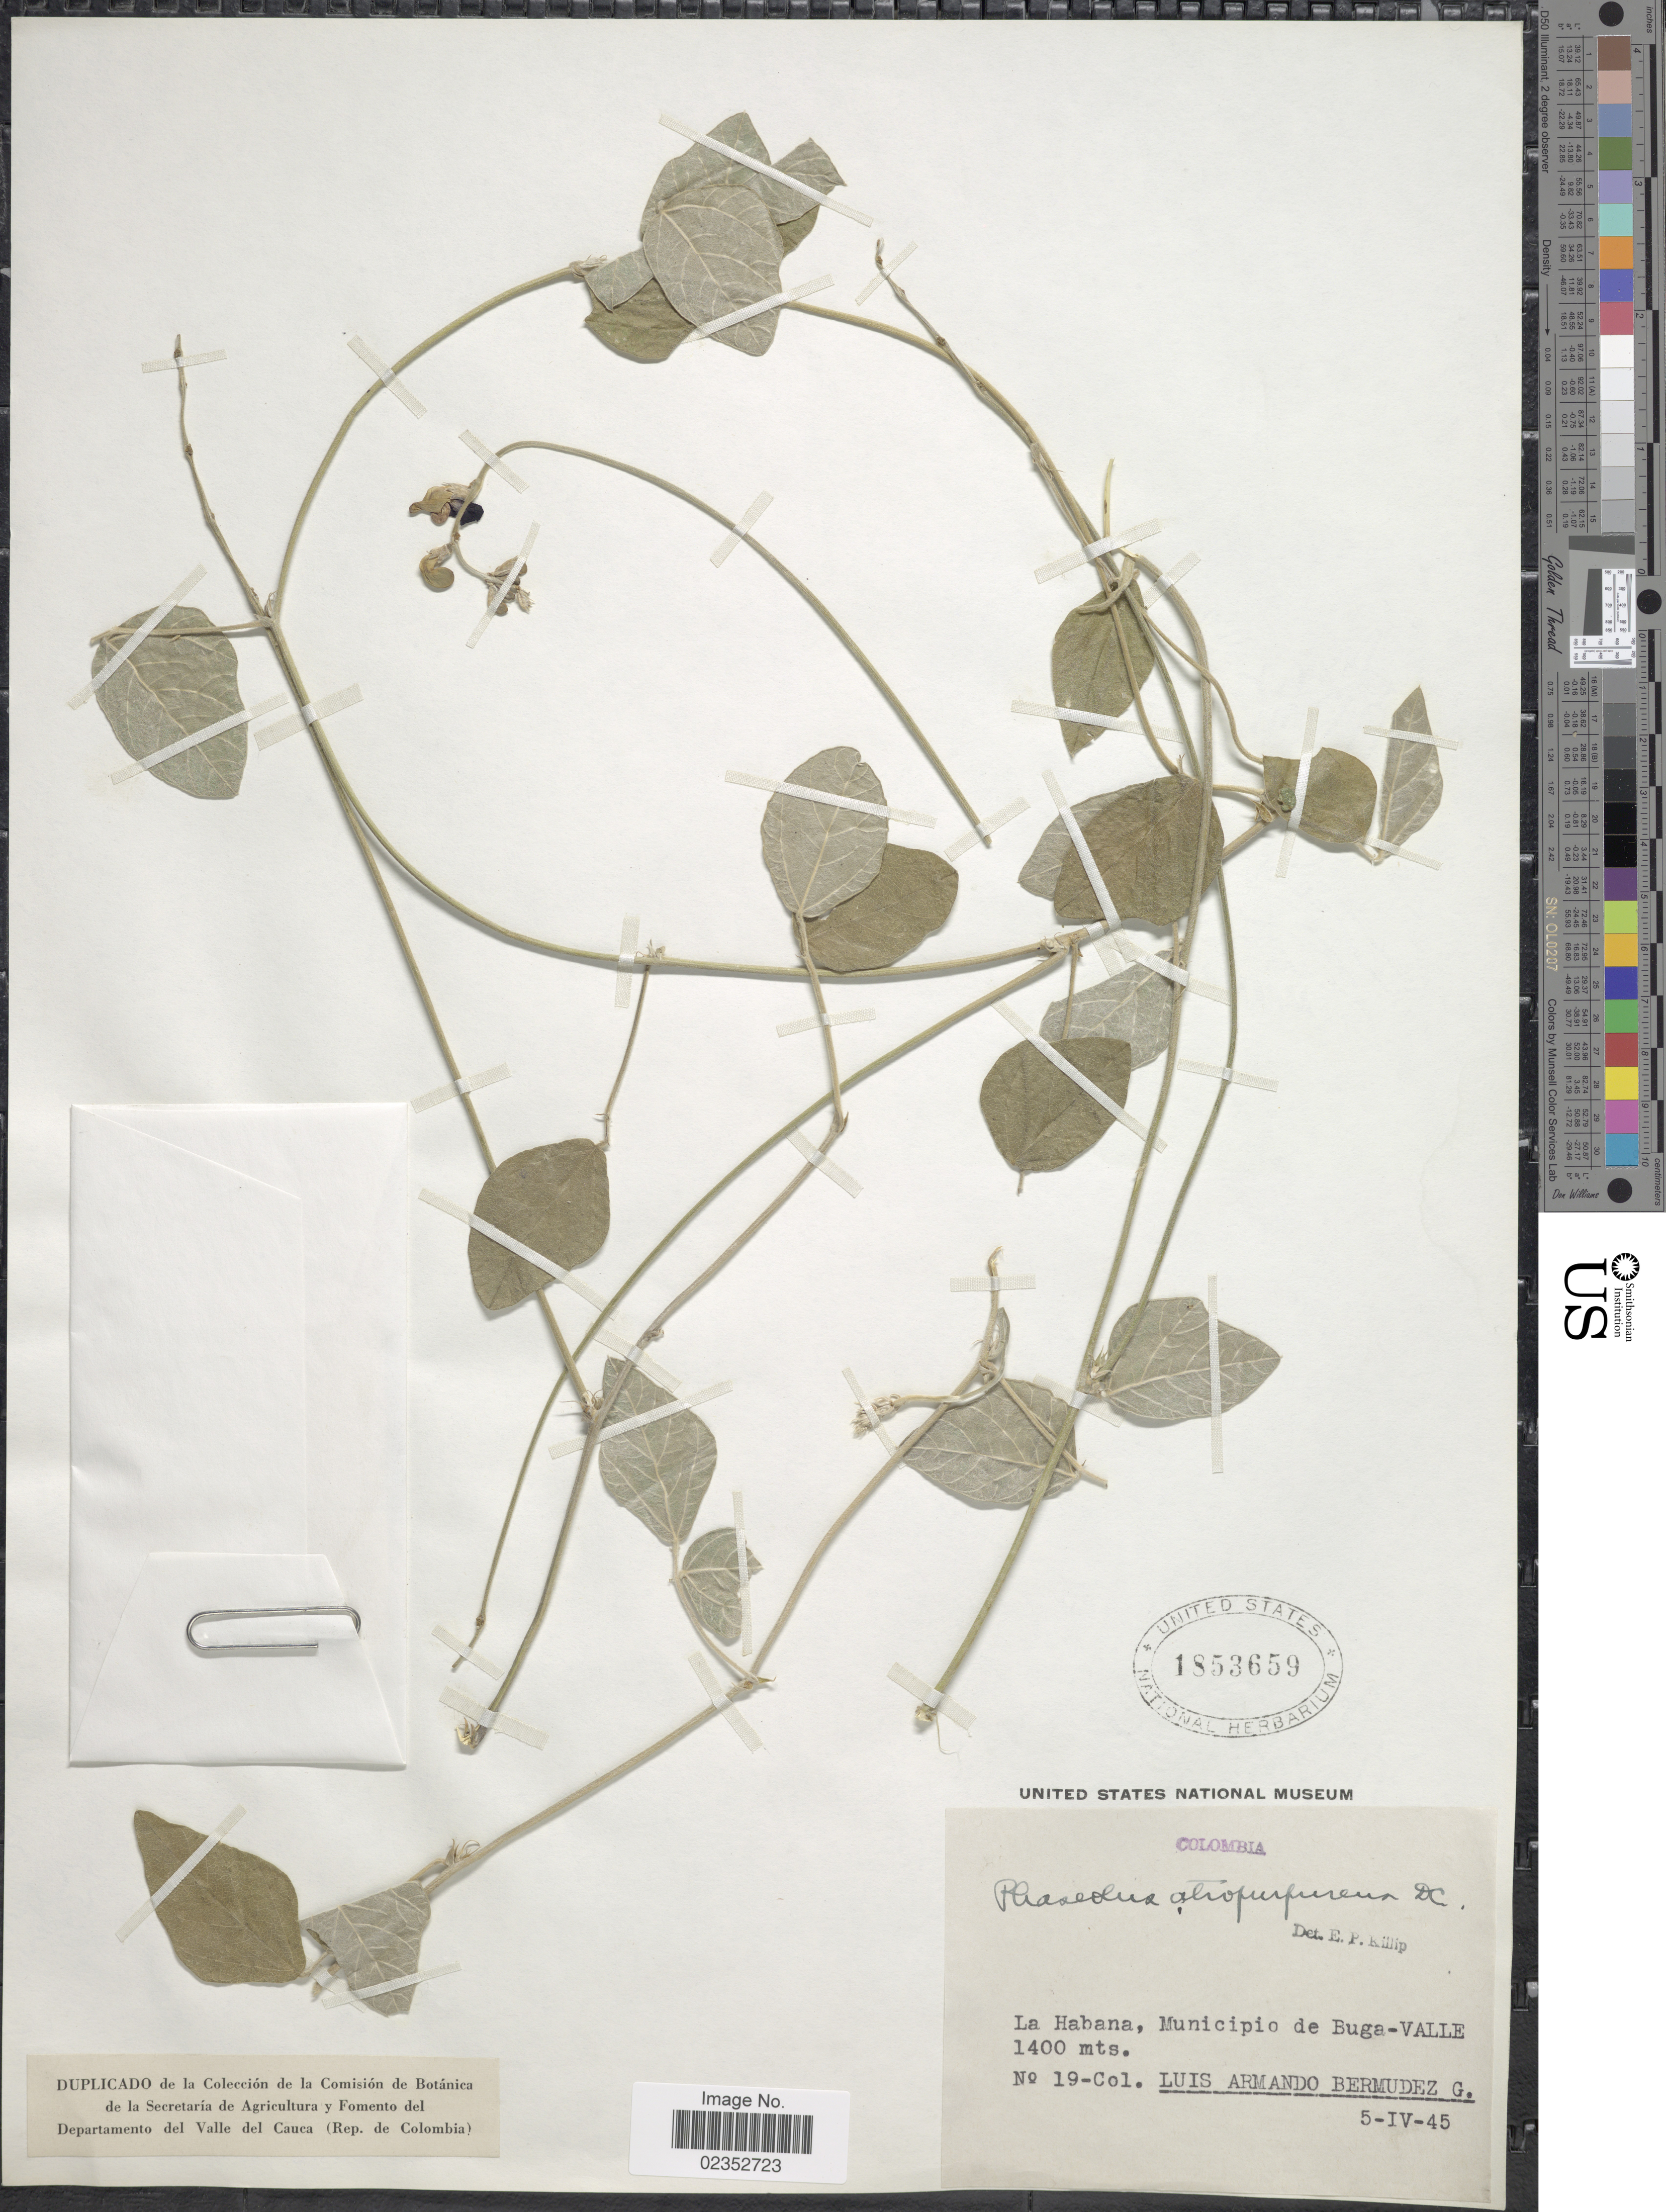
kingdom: Plantae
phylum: Tracheophyta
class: Magnoliopsida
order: Fabales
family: Fabaceae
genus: Macroptilium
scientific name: Macroptilium atropurpureum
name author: (DC.) Urb.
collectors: A. Bermudez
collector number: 19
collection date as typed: Transcribed d/m/y: 5/4/45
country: Colombia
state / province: Valle del Cauca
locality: La Habana, municipio de Buga-Valle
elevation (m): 1400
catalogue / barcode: US 1853659